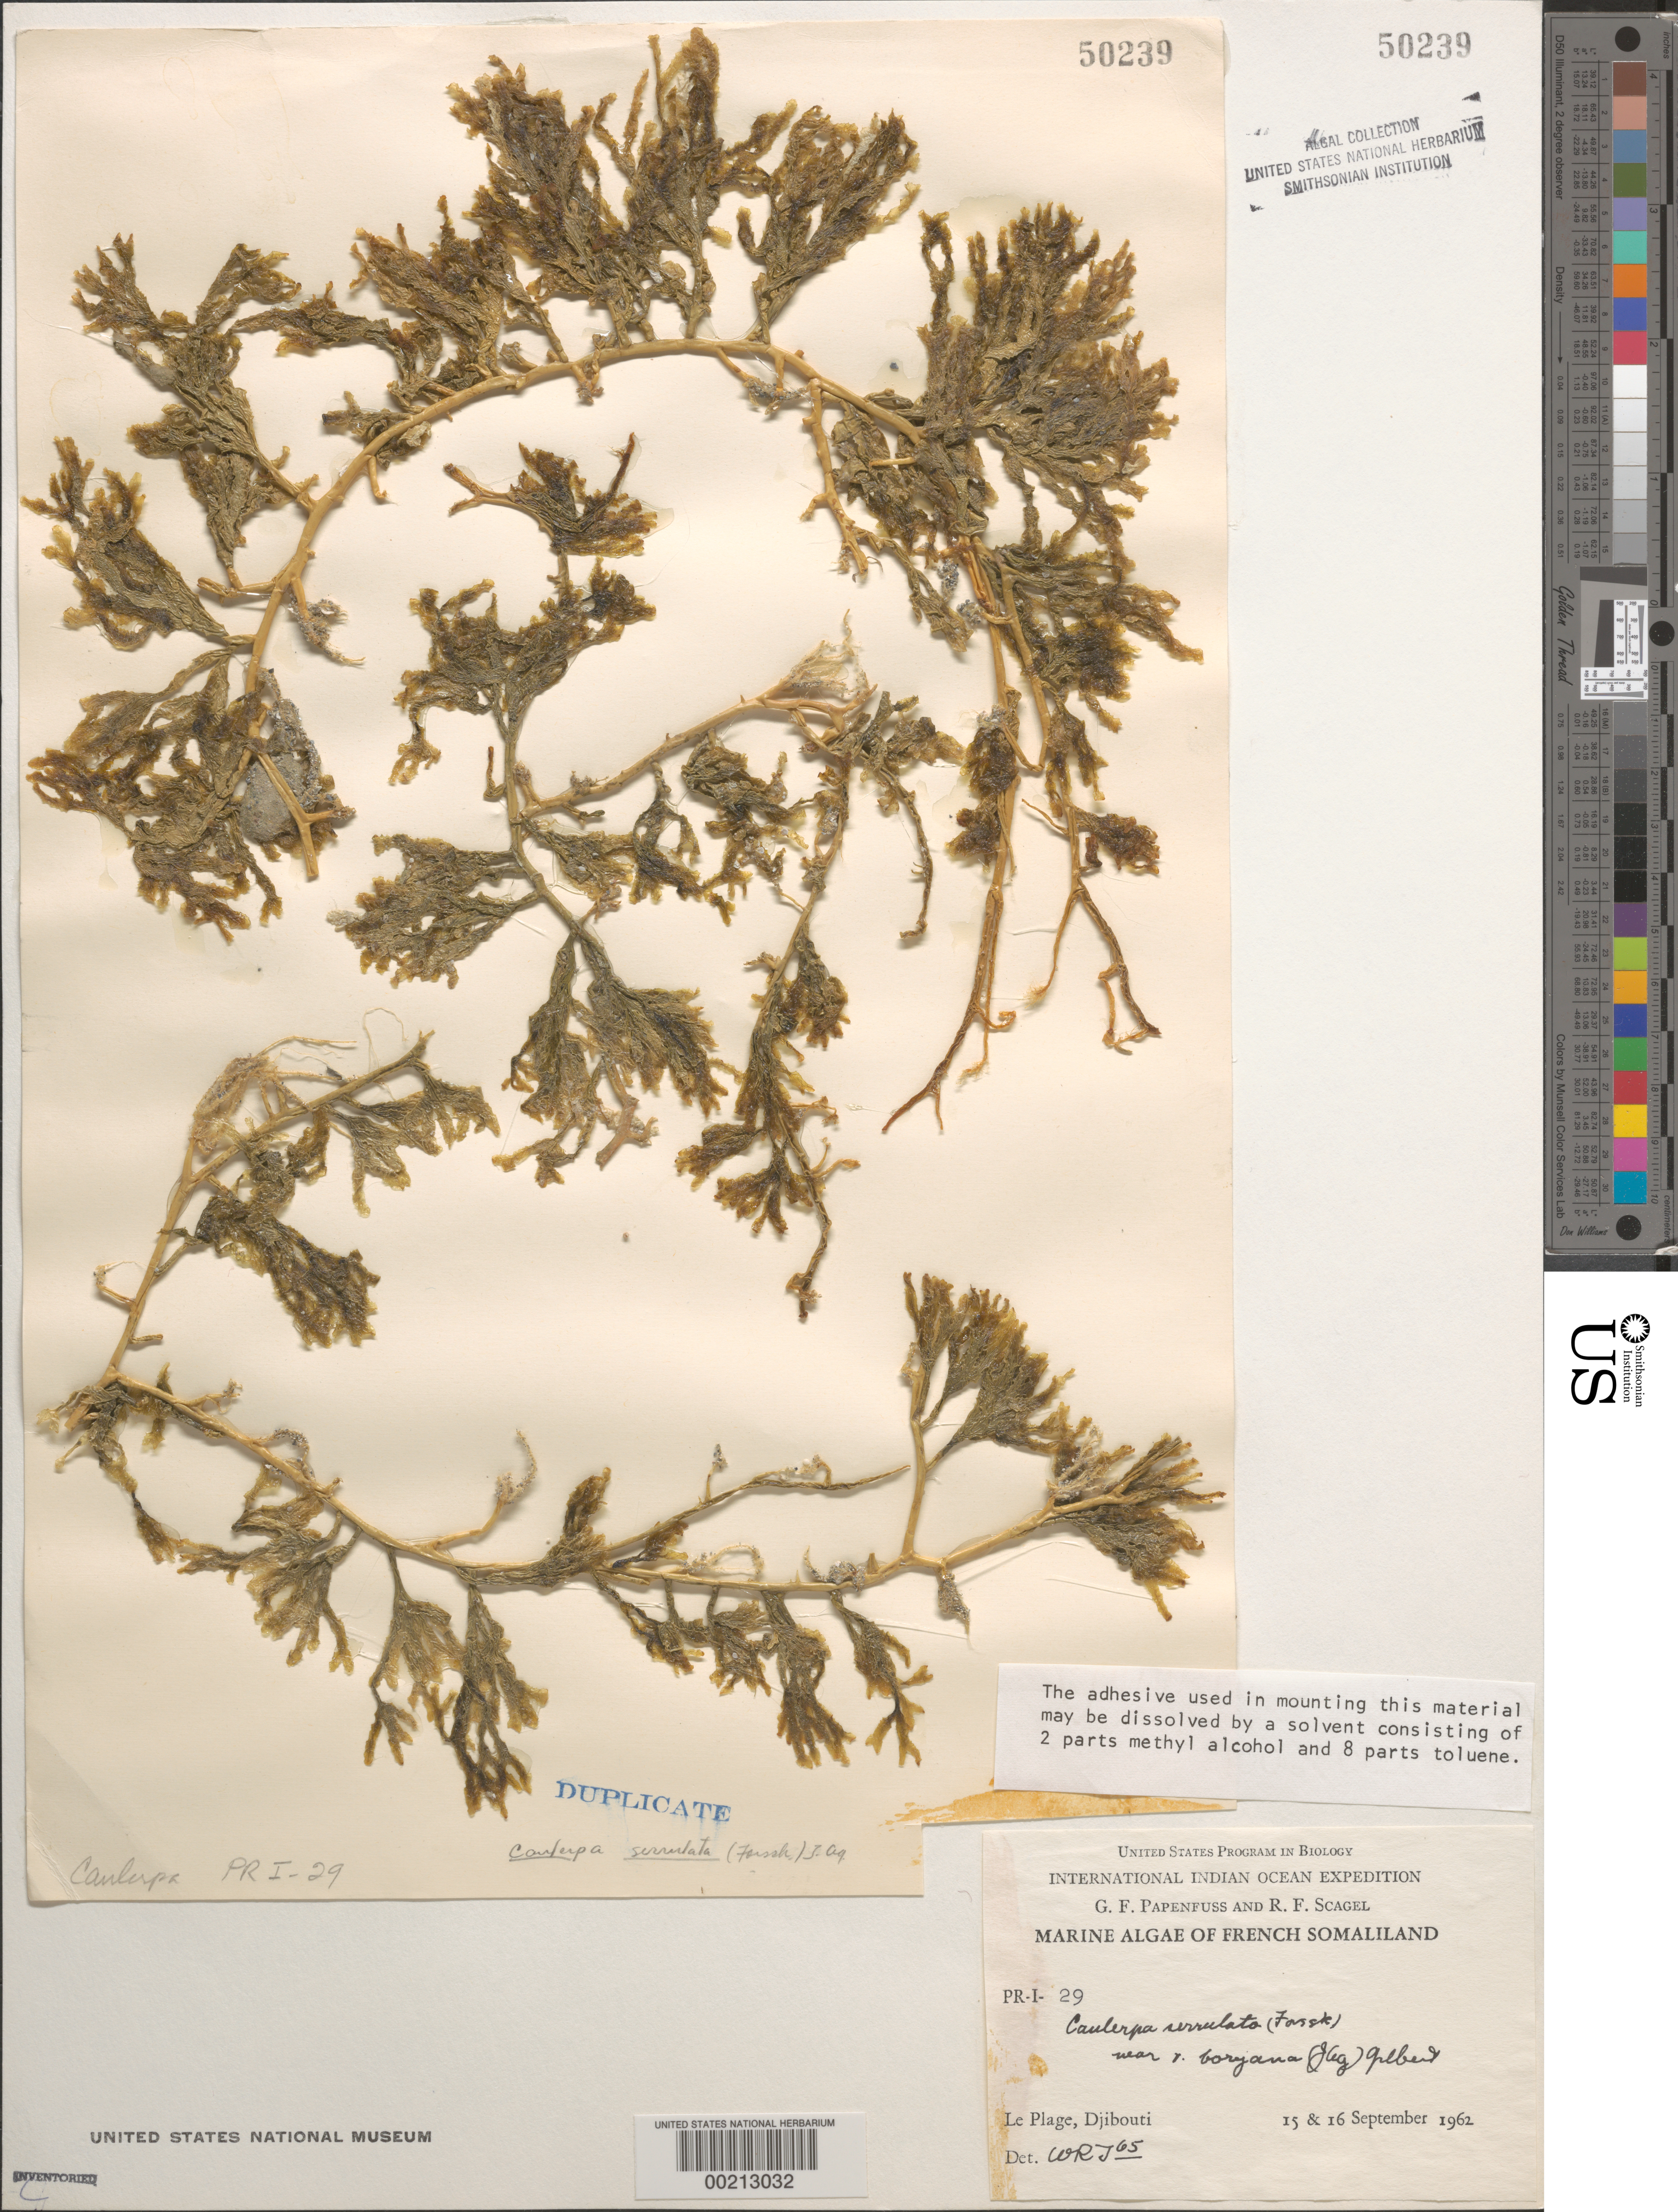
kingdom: Plantae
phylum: Chlorophyta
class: Ulvophyceae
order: Bryopsidales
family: Caulerpaceae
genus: Caulerpa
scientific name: Caulerpa serrulata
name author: (Forssk.) J. Agardh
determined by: Taylor, William R.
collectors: G. Papenfuss & R. F. Scagel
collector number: PR-I-29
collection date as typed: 15 Sep 1962 and 16 Sep 1962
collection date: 1962-09-15,1962-09-16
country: Djibouti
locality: Le Plage, Djibouti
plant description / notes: International Indian Ocean Expedition, 1962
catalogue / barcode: US 50239